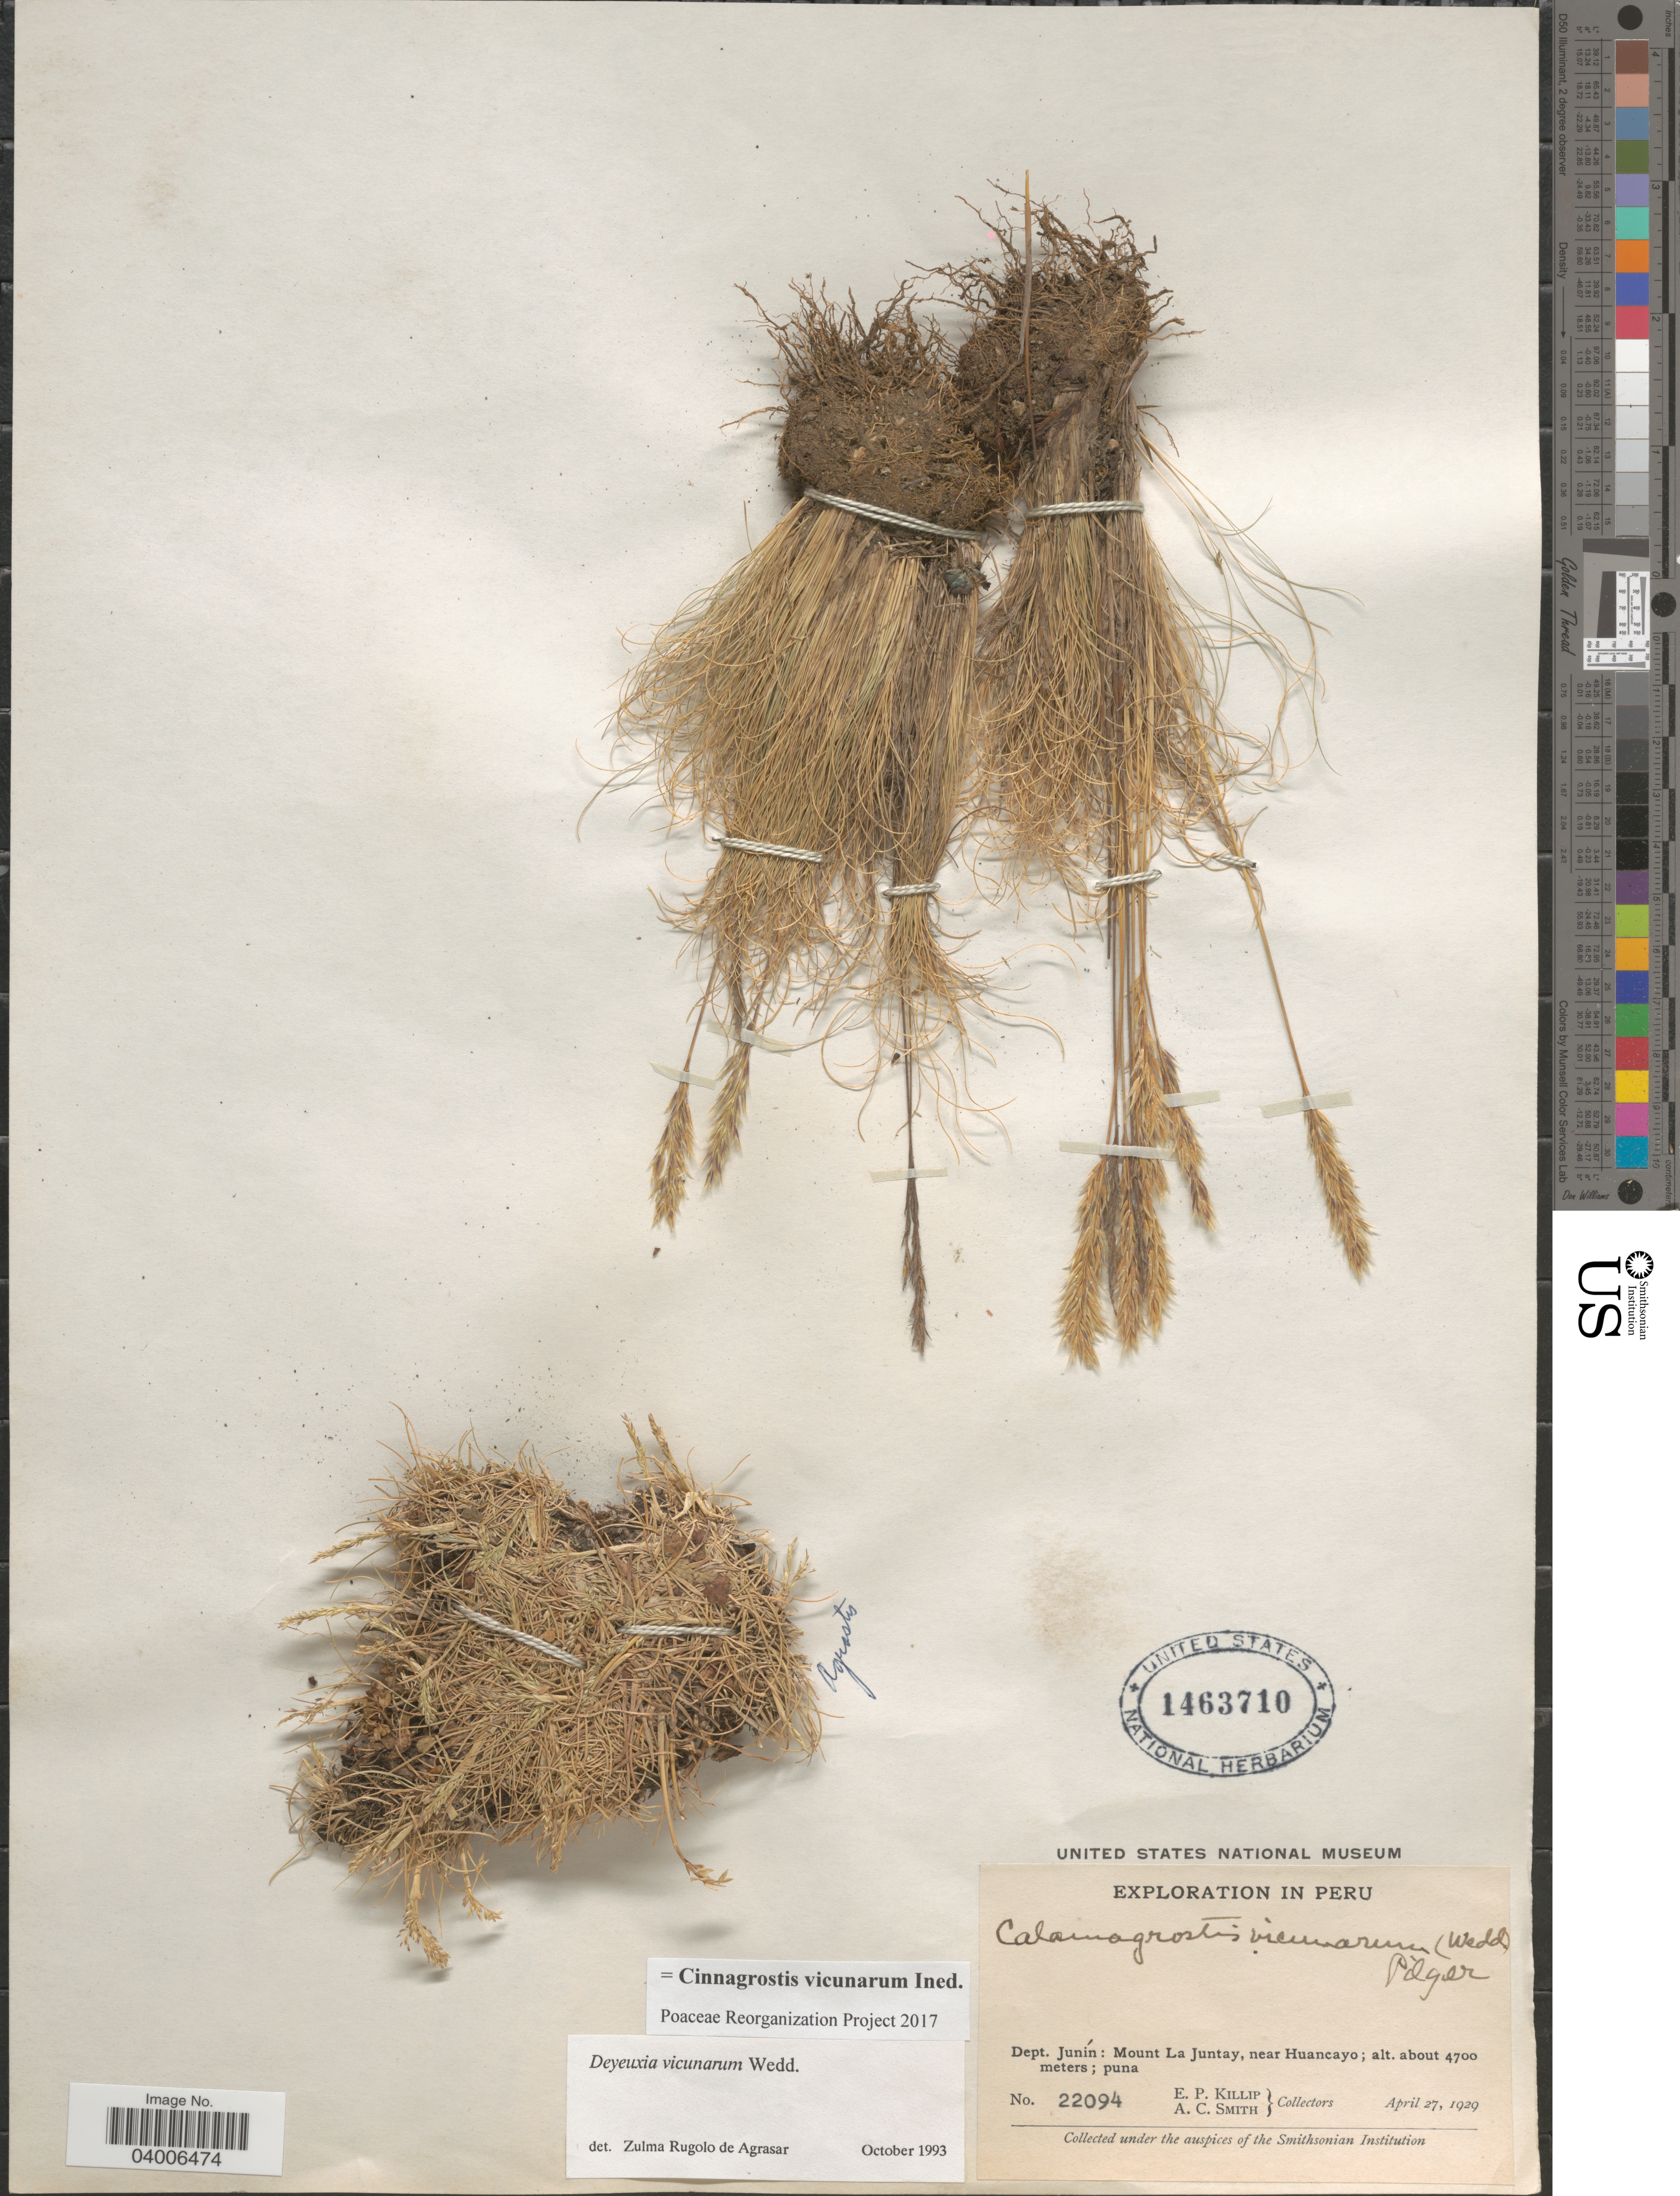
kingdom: Plantae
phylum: Tracheophyta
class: Liliopsida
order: Poales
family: Poaceae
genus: Cinnagrostis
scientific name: Cinnagrostis vicunarum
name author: (Wedd.) P.M. Peterson et al.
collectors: E. P. Killip & A. C. Smith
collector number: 22094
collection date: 1929-04-27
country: Peru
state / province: Junín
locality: Dept. Junín: Mount La Juntay, near Huancayo.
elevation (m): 4700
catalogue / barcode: US 1463710